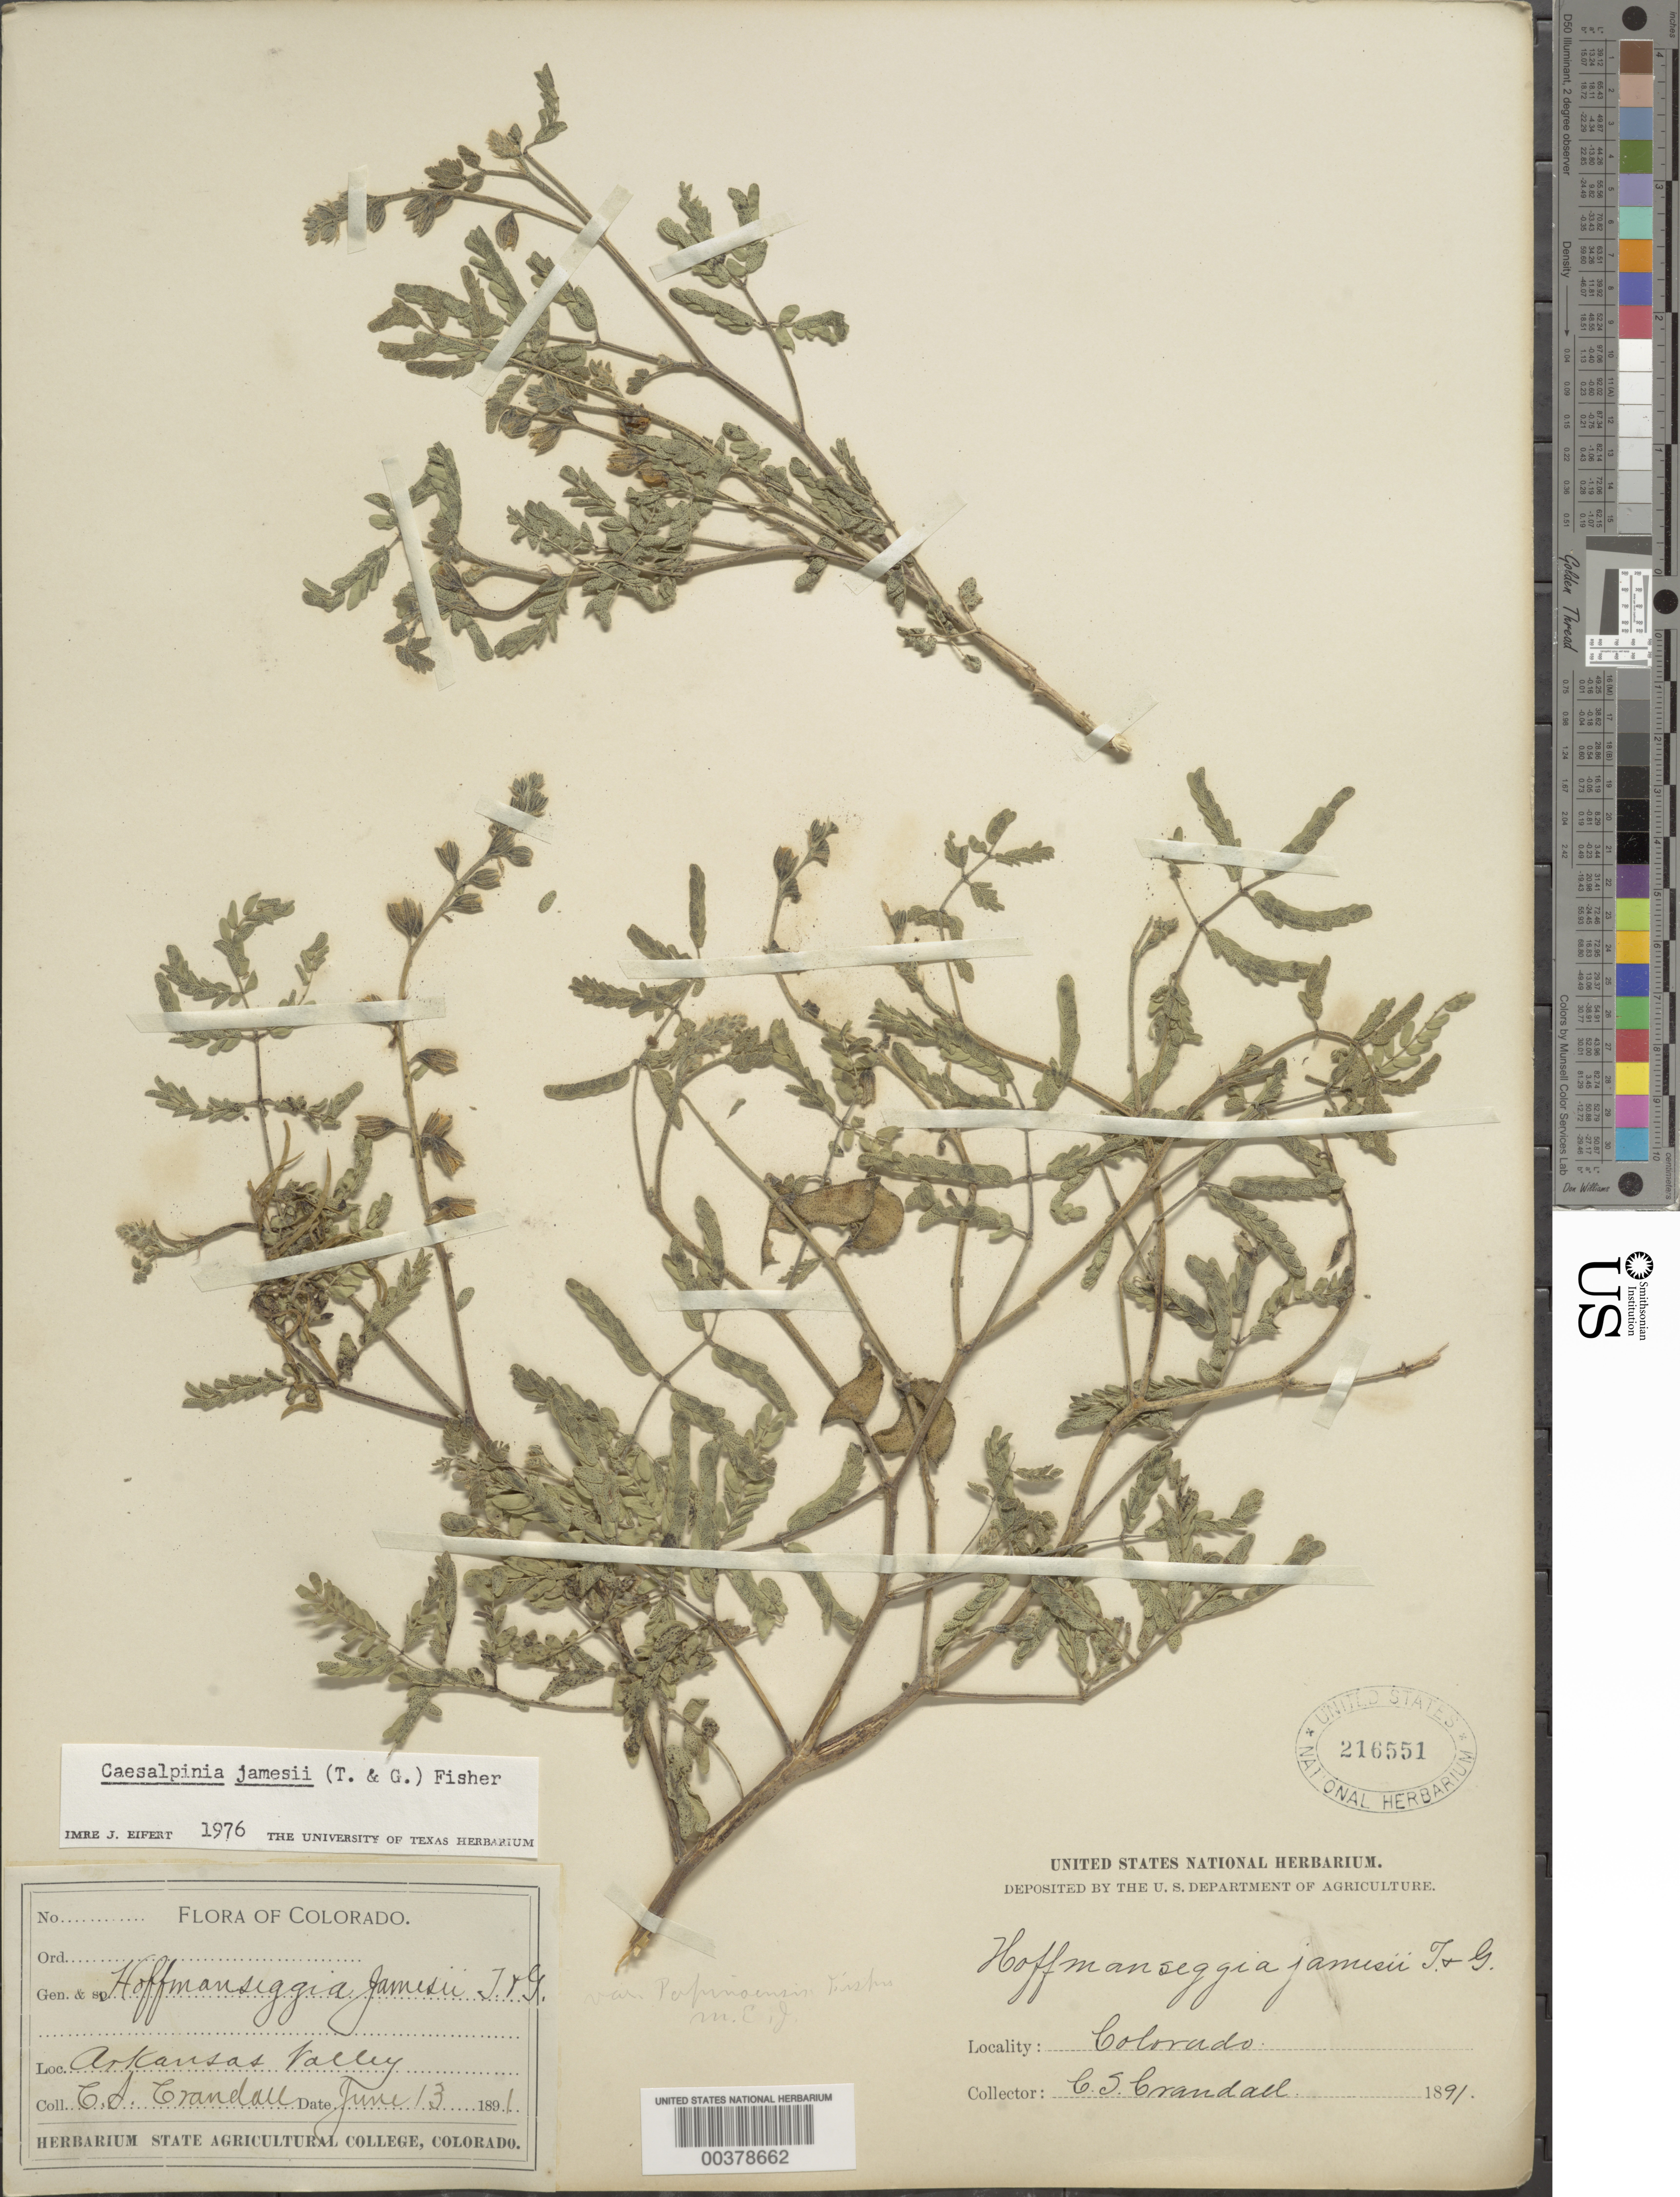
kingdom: Plantae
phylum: Tracheophyta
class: Magnoliopsida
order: Fabales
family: Fabaceae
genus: Pomaria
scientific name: Pomaria jamesii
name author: (Torr. & A. Gray) Walp.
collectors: C. Crandall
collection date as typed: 13 Jun 1891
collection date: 1891-06-13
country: United States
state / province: Colorado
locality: Arkansas valley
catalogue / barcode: US 216551